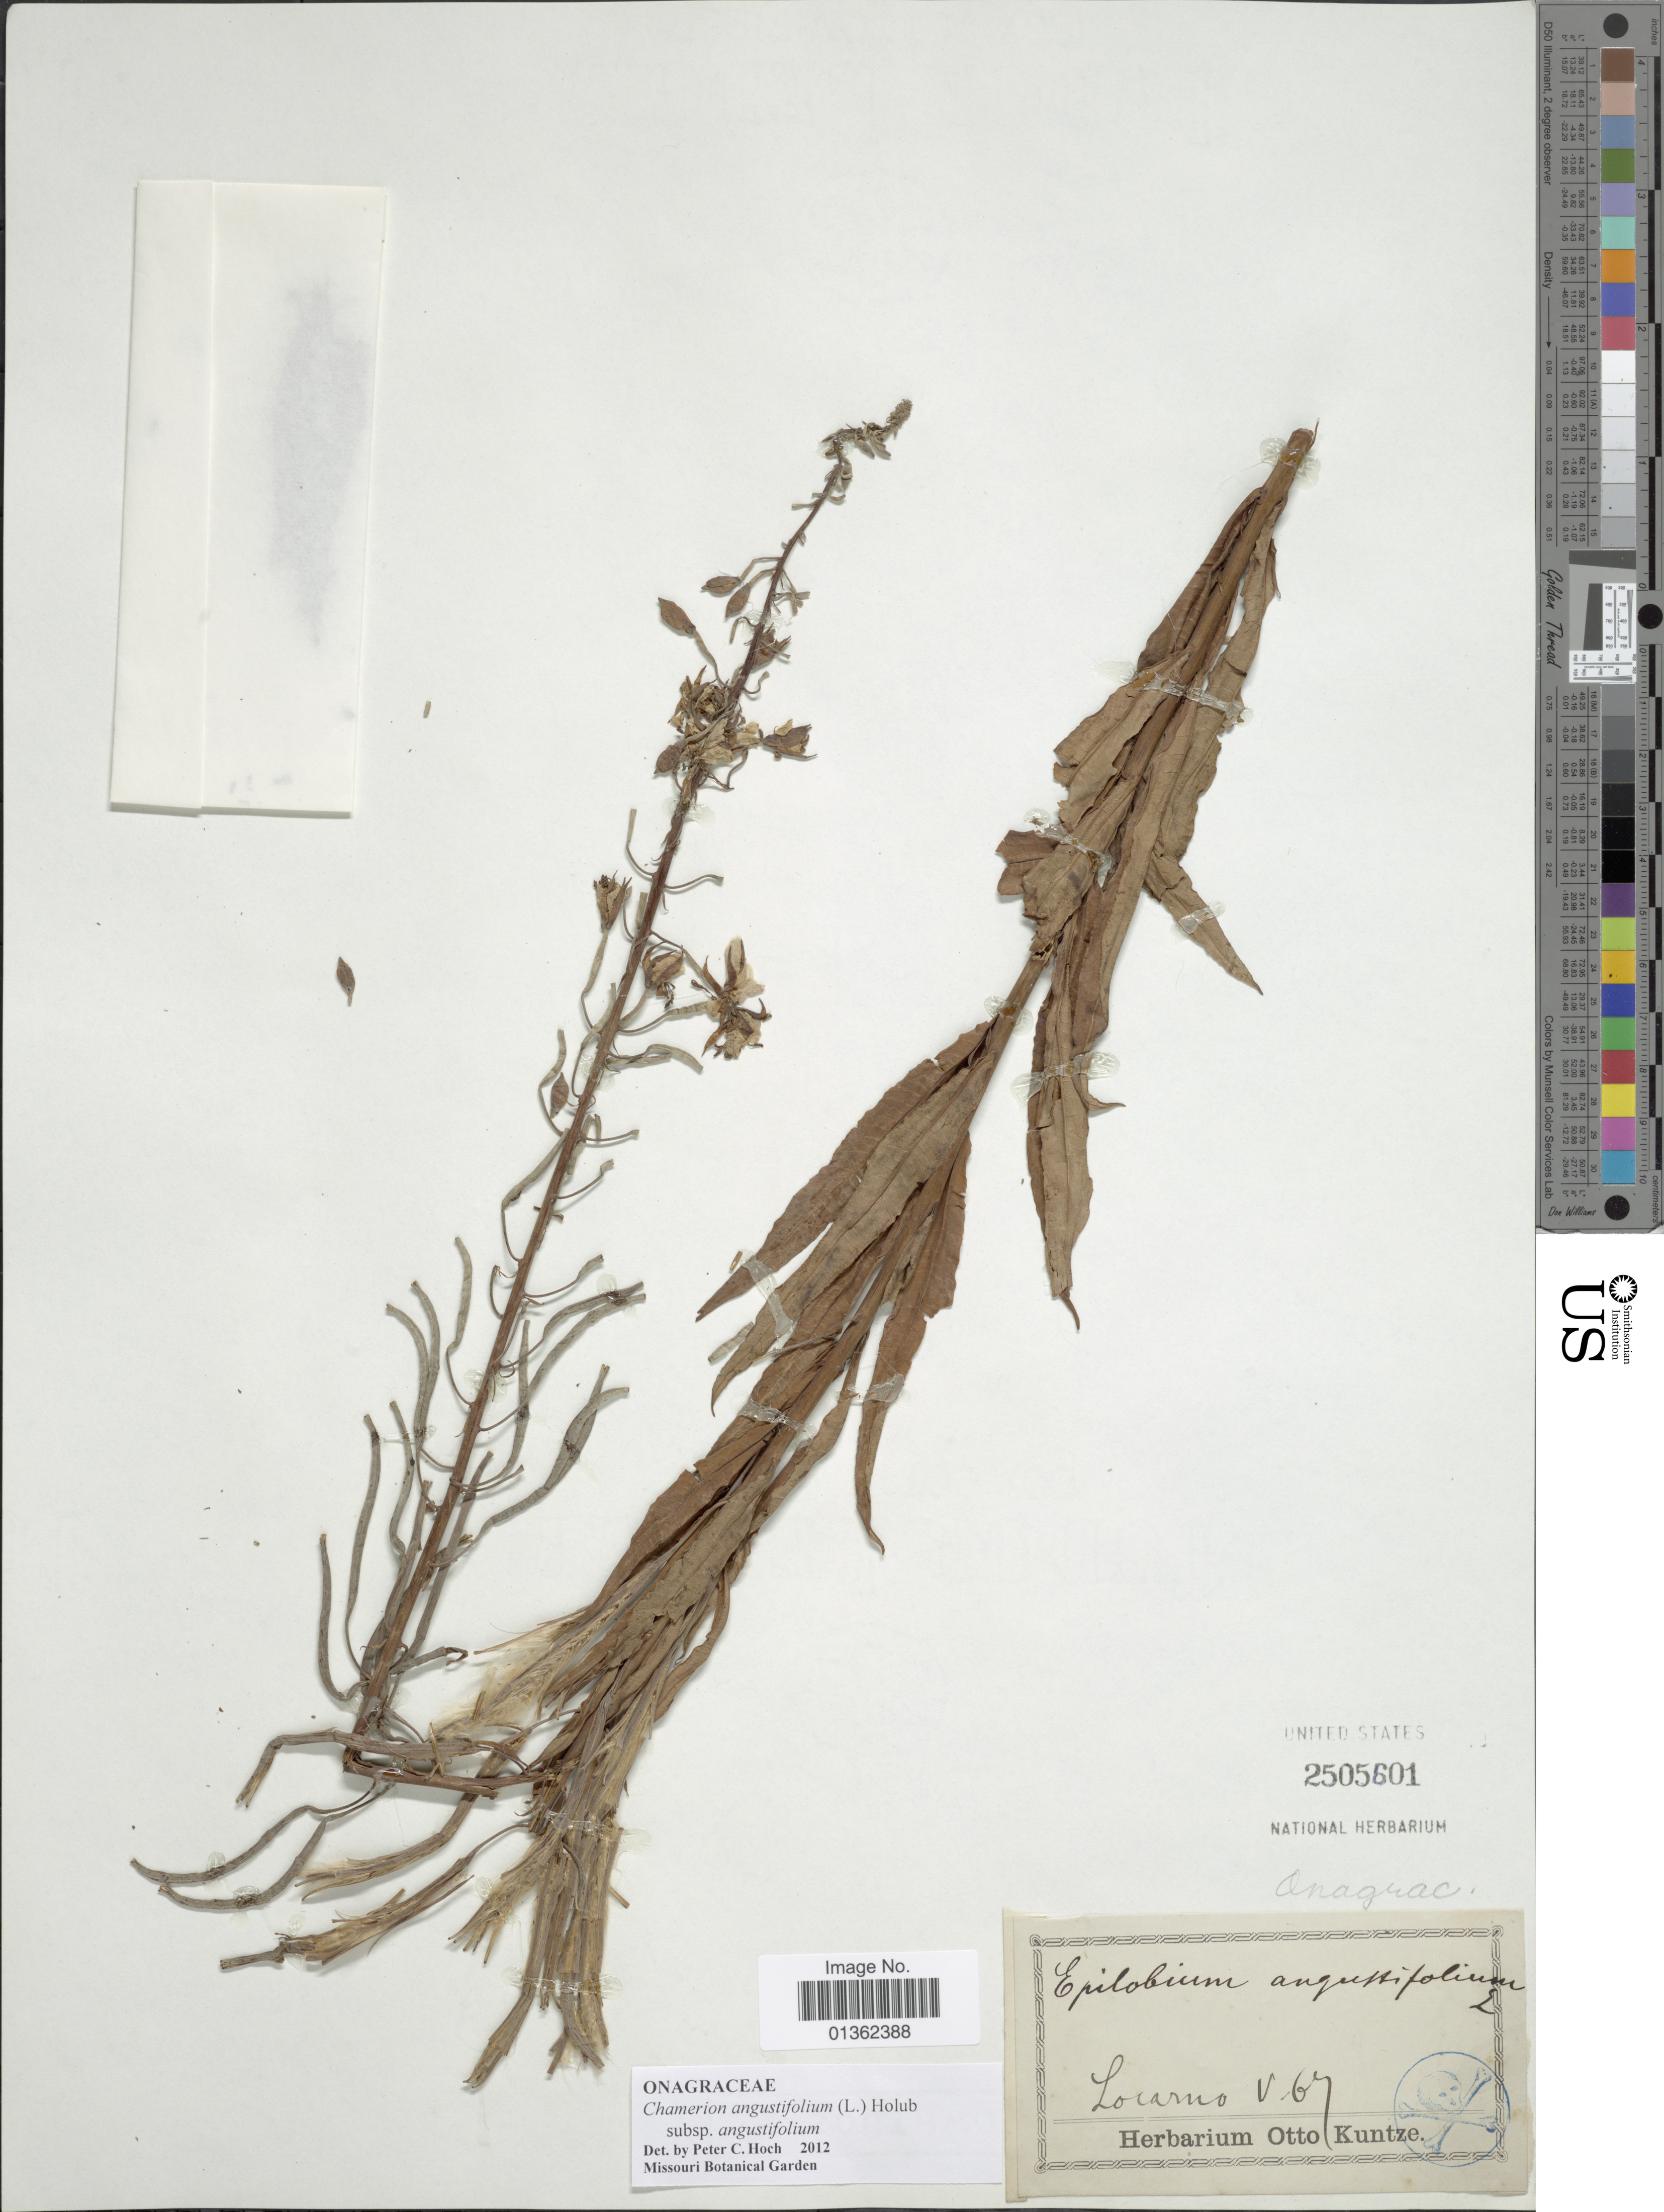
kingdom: Plantae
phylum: Tracheophyta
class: Magnoliopsida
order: Myrtales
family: Onagraceae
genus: Chamaenerion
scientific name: Chamaenerion angustifolium subsp. angustifolium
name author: (L.) Scop.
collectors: ex herb. Otto Kuntze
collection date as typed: Transcribed d/m/y: /5/67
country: Switzerland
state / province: Ticino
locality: Locarno.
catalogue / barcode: US 2505601